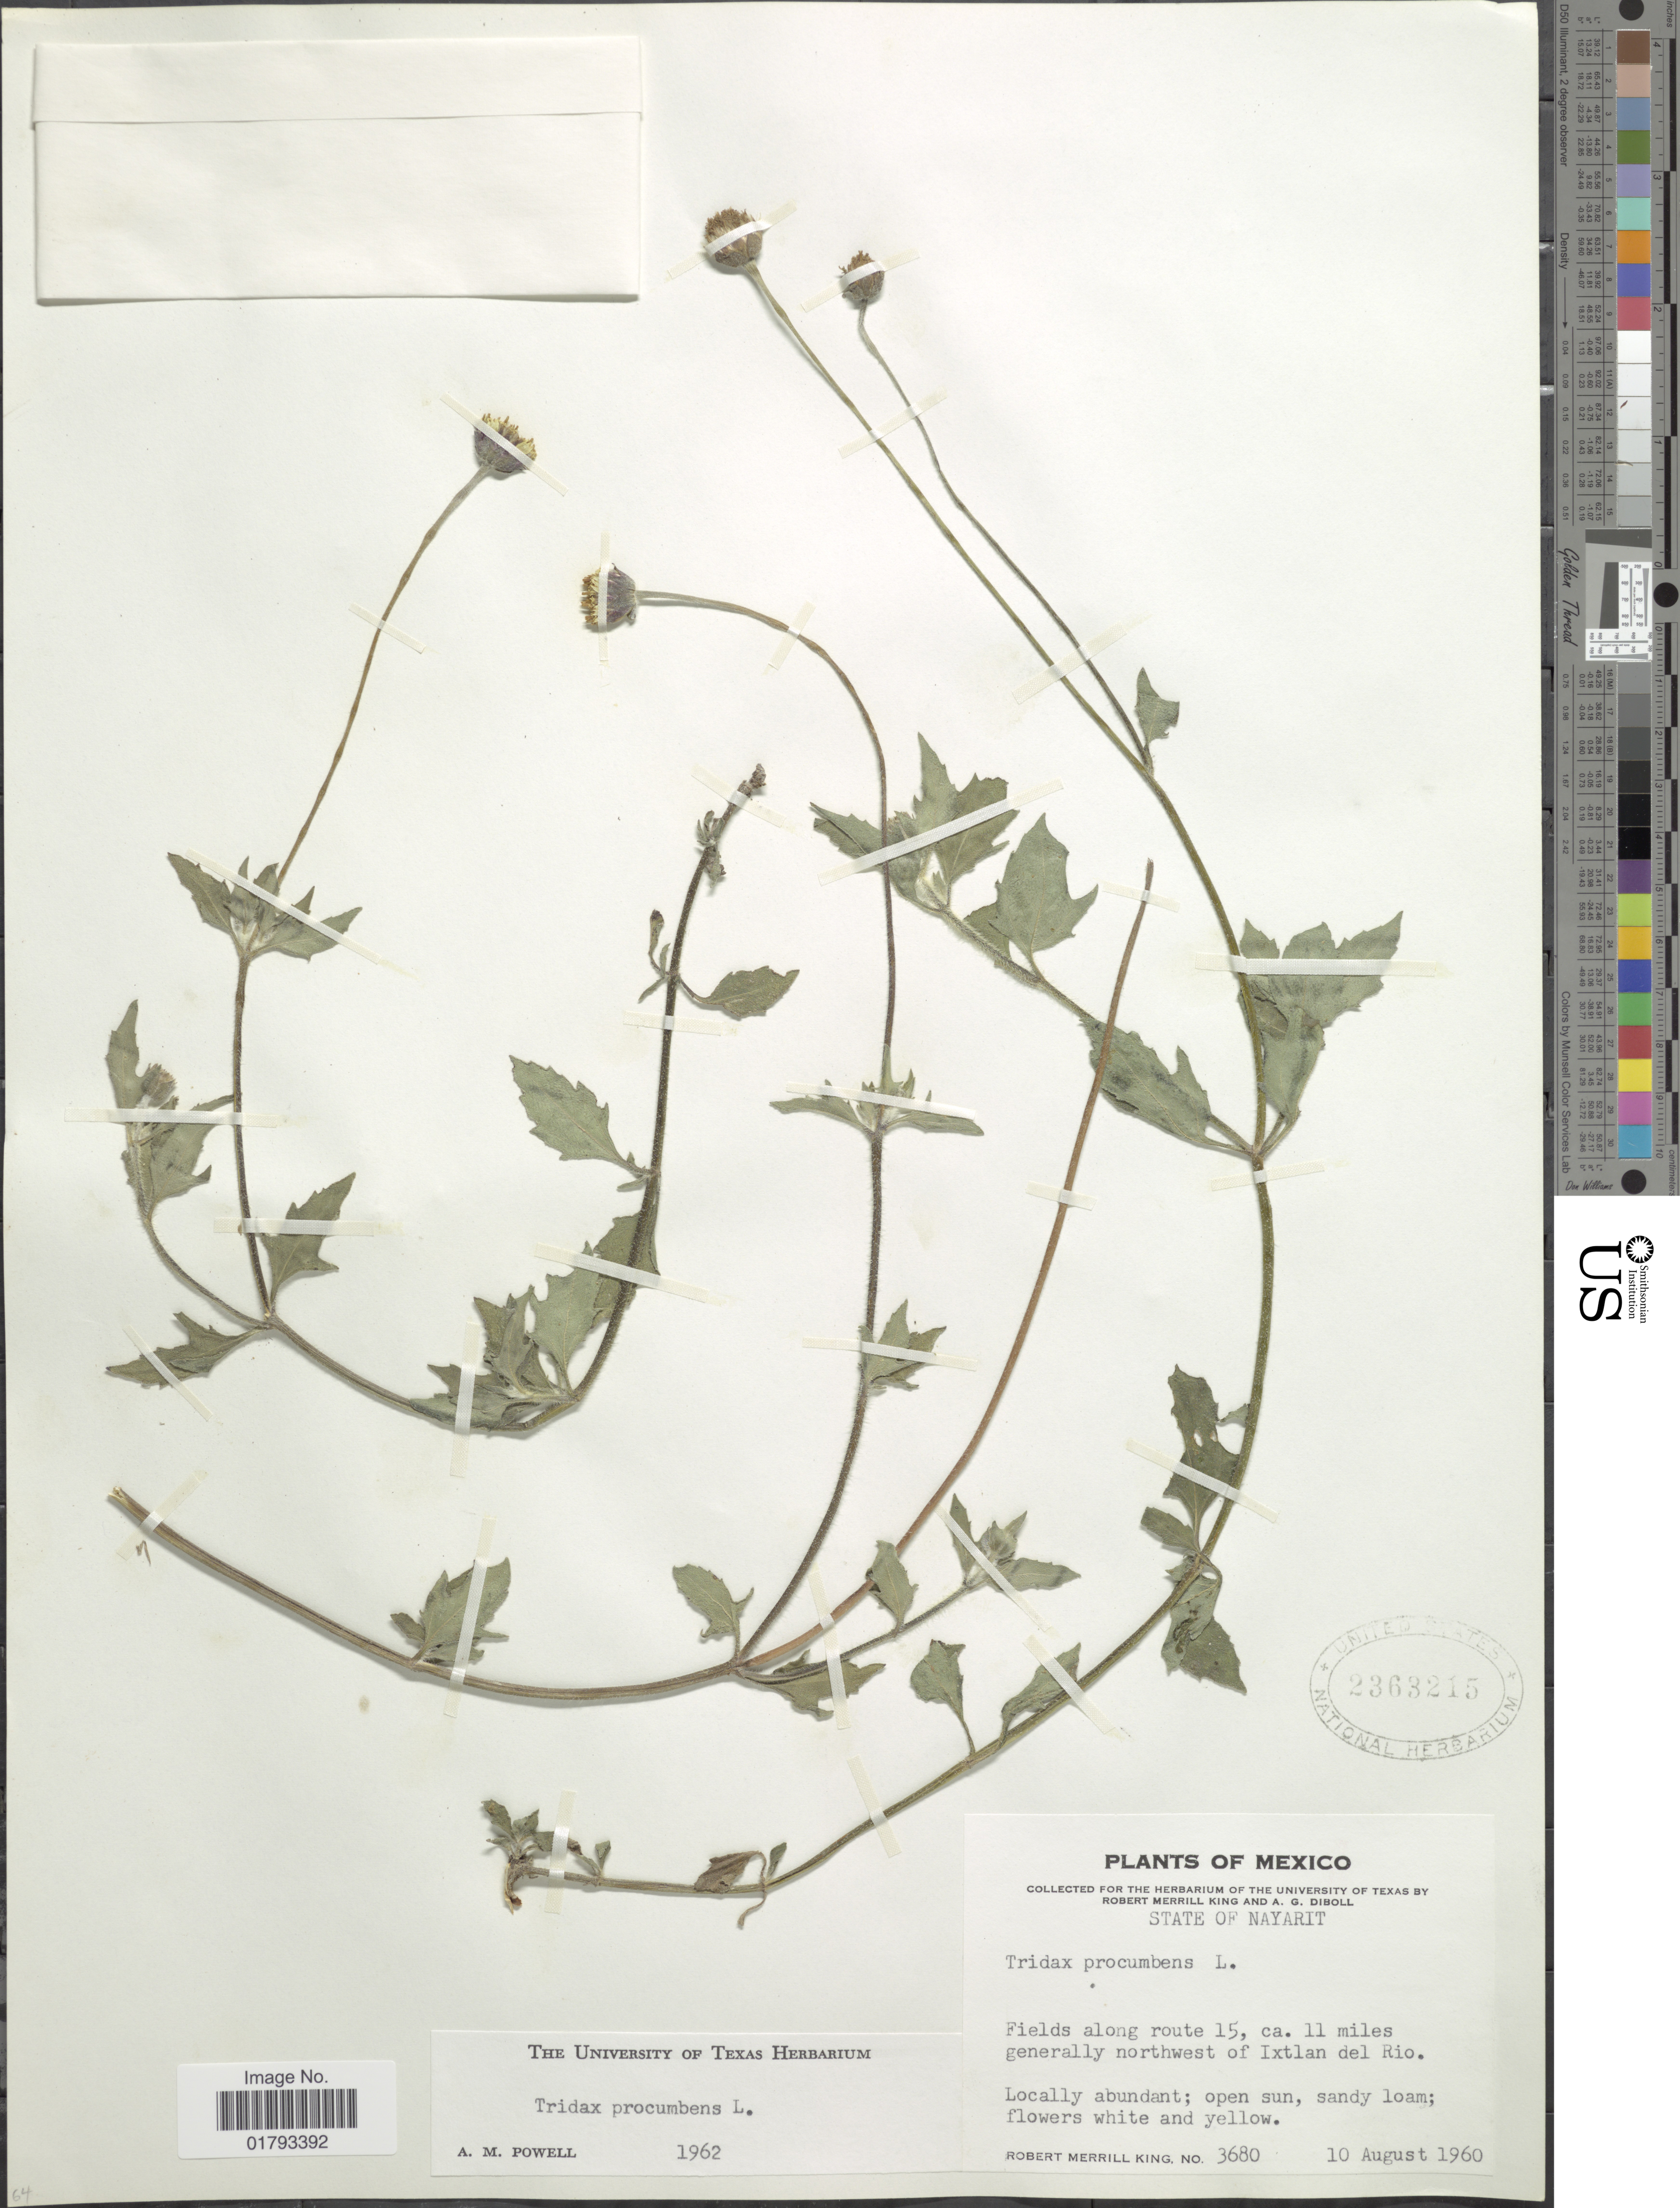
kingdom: Plantae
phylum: Tracheophyta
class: Magnoliopsida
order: Asterales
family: Asteraceae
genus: Tridax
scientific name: Tridax procumbens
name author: L.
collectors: R. M. King & A. Diboll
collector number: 3680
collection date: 1960-08-10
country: Mexico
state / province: Nayarit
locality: State of Nayarit, Fields along 15, ca, 11 miles generally northwest of Ixtlan del Rio.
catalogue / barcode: US 2363215